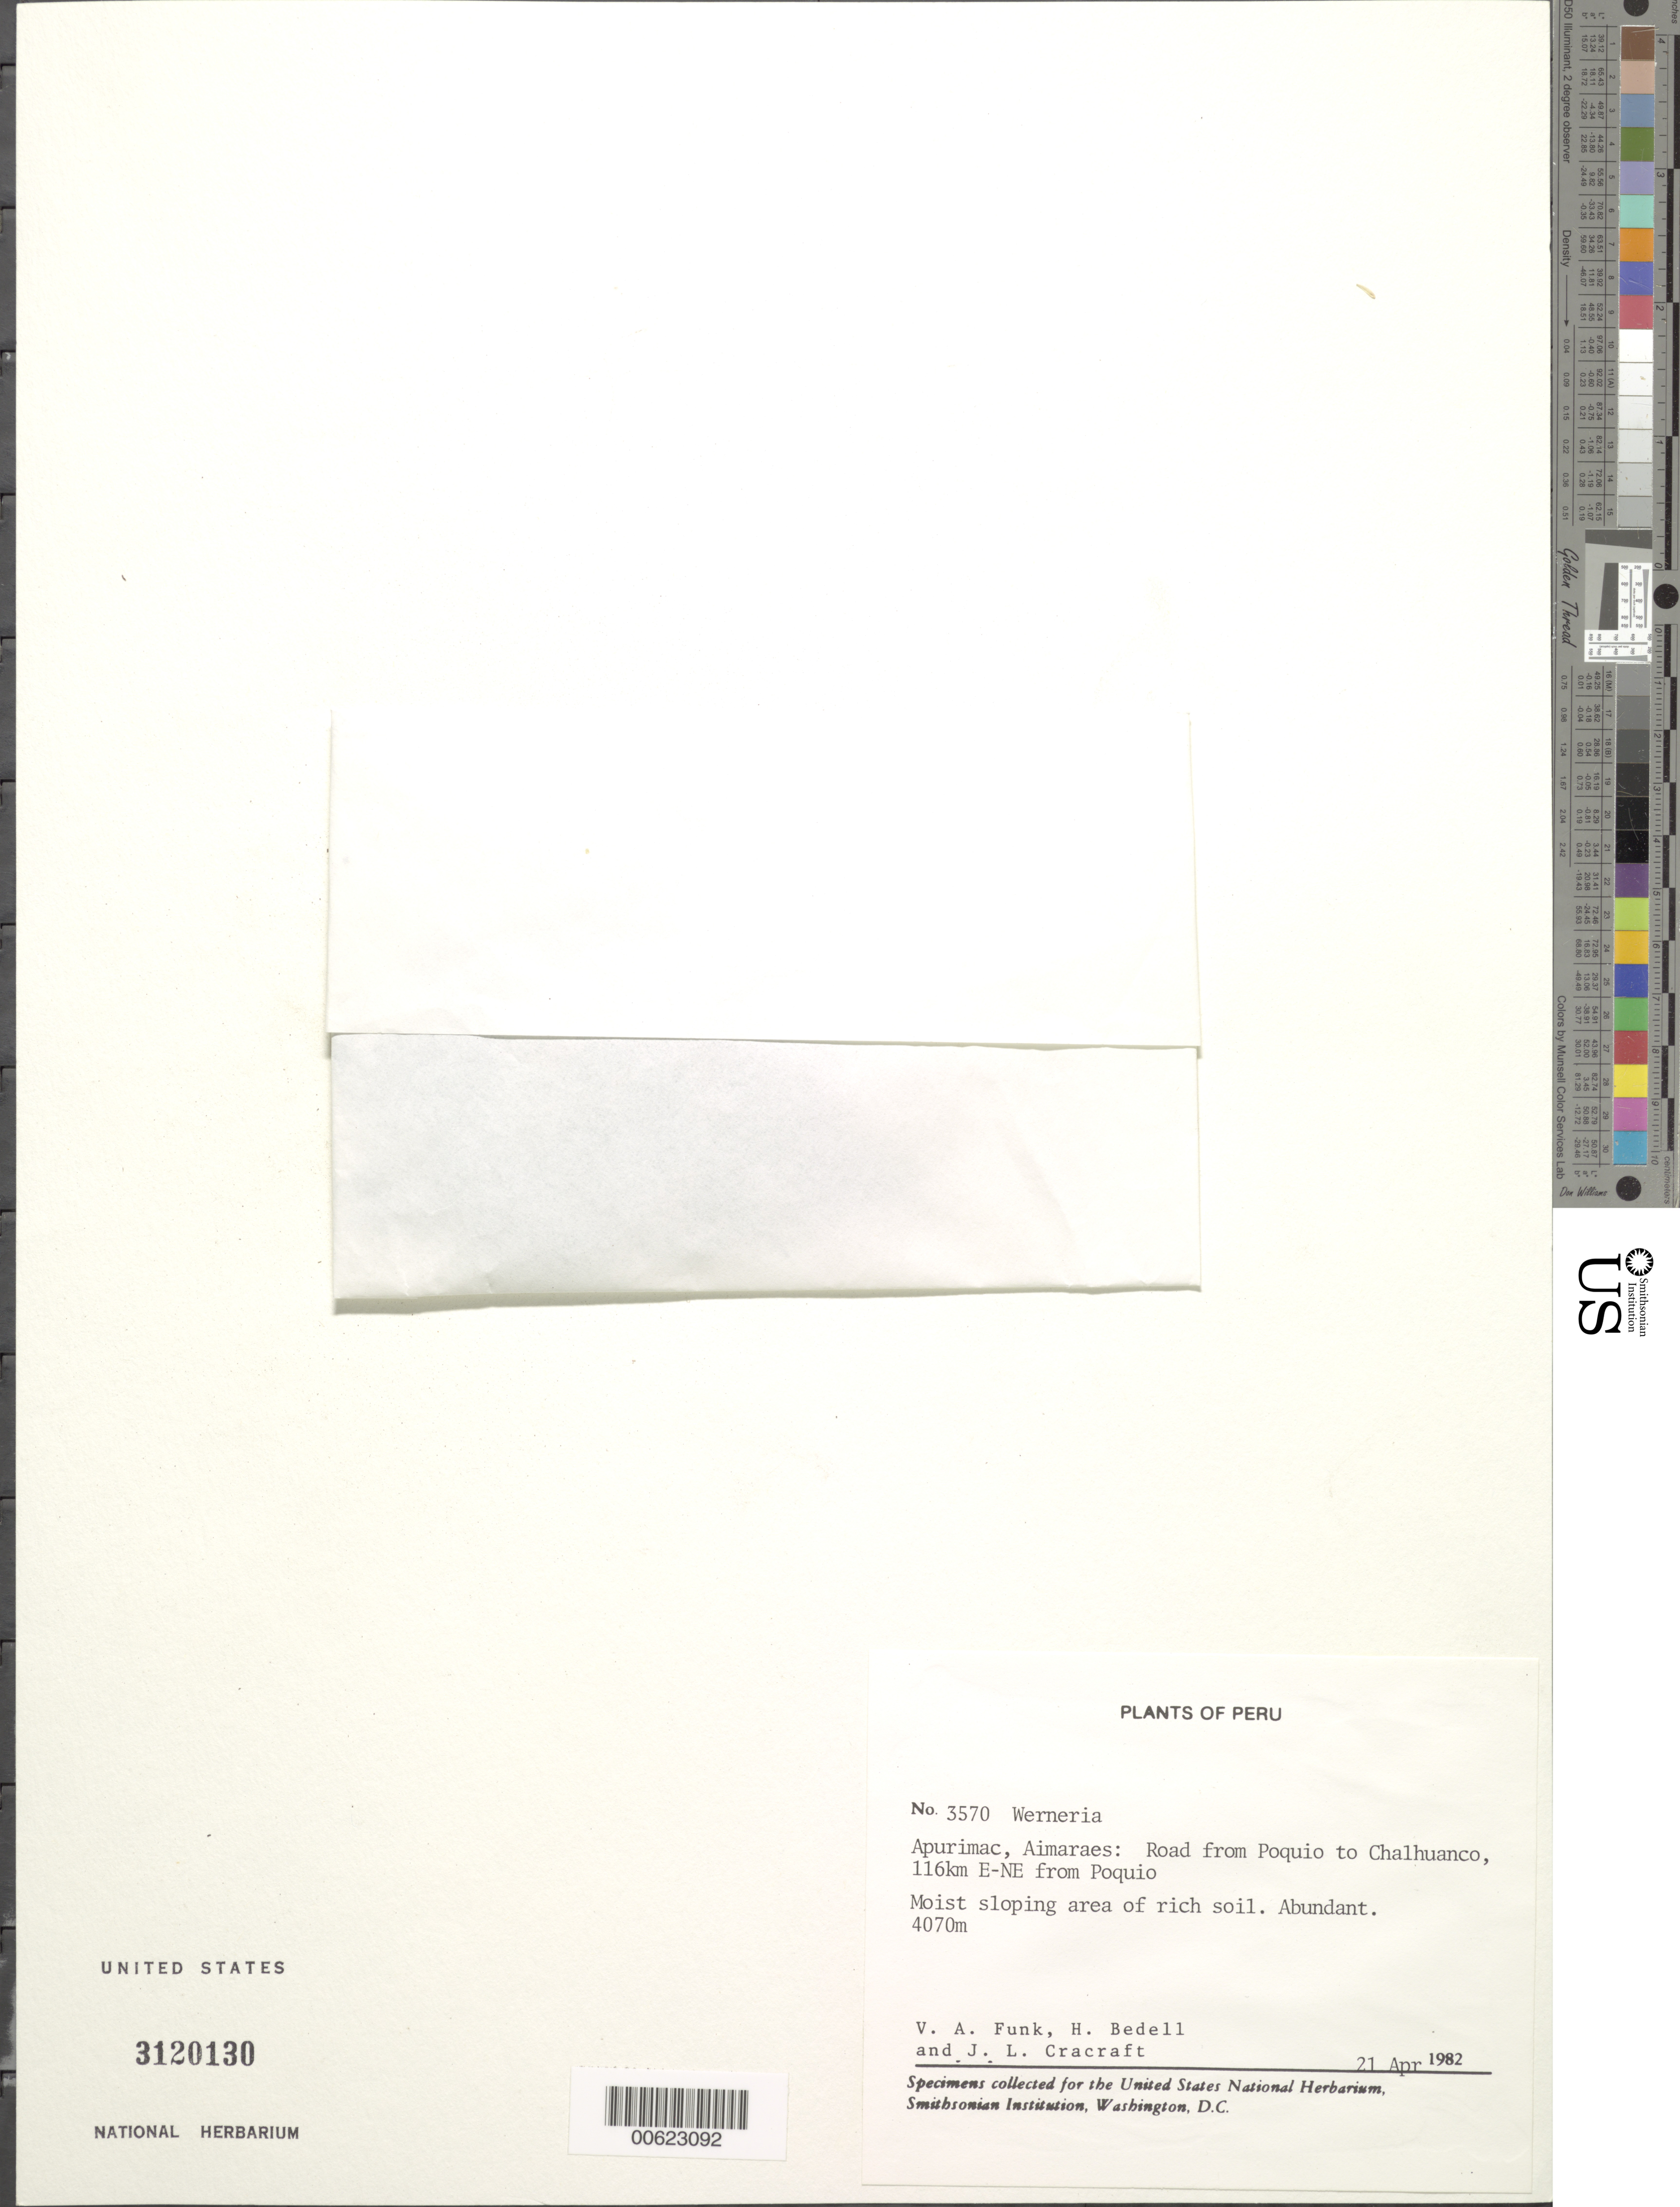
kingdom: Plantae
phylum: Tracheophyta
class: Magnoliopsida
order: Asterales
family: Asteraceae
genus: Werneria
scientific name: Werneria apiculata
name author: Sch. Bip.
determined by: Funk, Vicki A., (BOT), Smithsonian Institution - National Museum of Natural History (UNITED STATES)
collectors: V. Funk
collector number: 3570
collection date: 1982-04-21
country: Peru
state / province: Apurímac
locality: Aimaraes: road from Poquio to Chalhuanco. 116 km E-NE from Poquio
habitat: moist sloping area of rich soil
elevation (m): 4070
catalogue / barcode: US 3120130